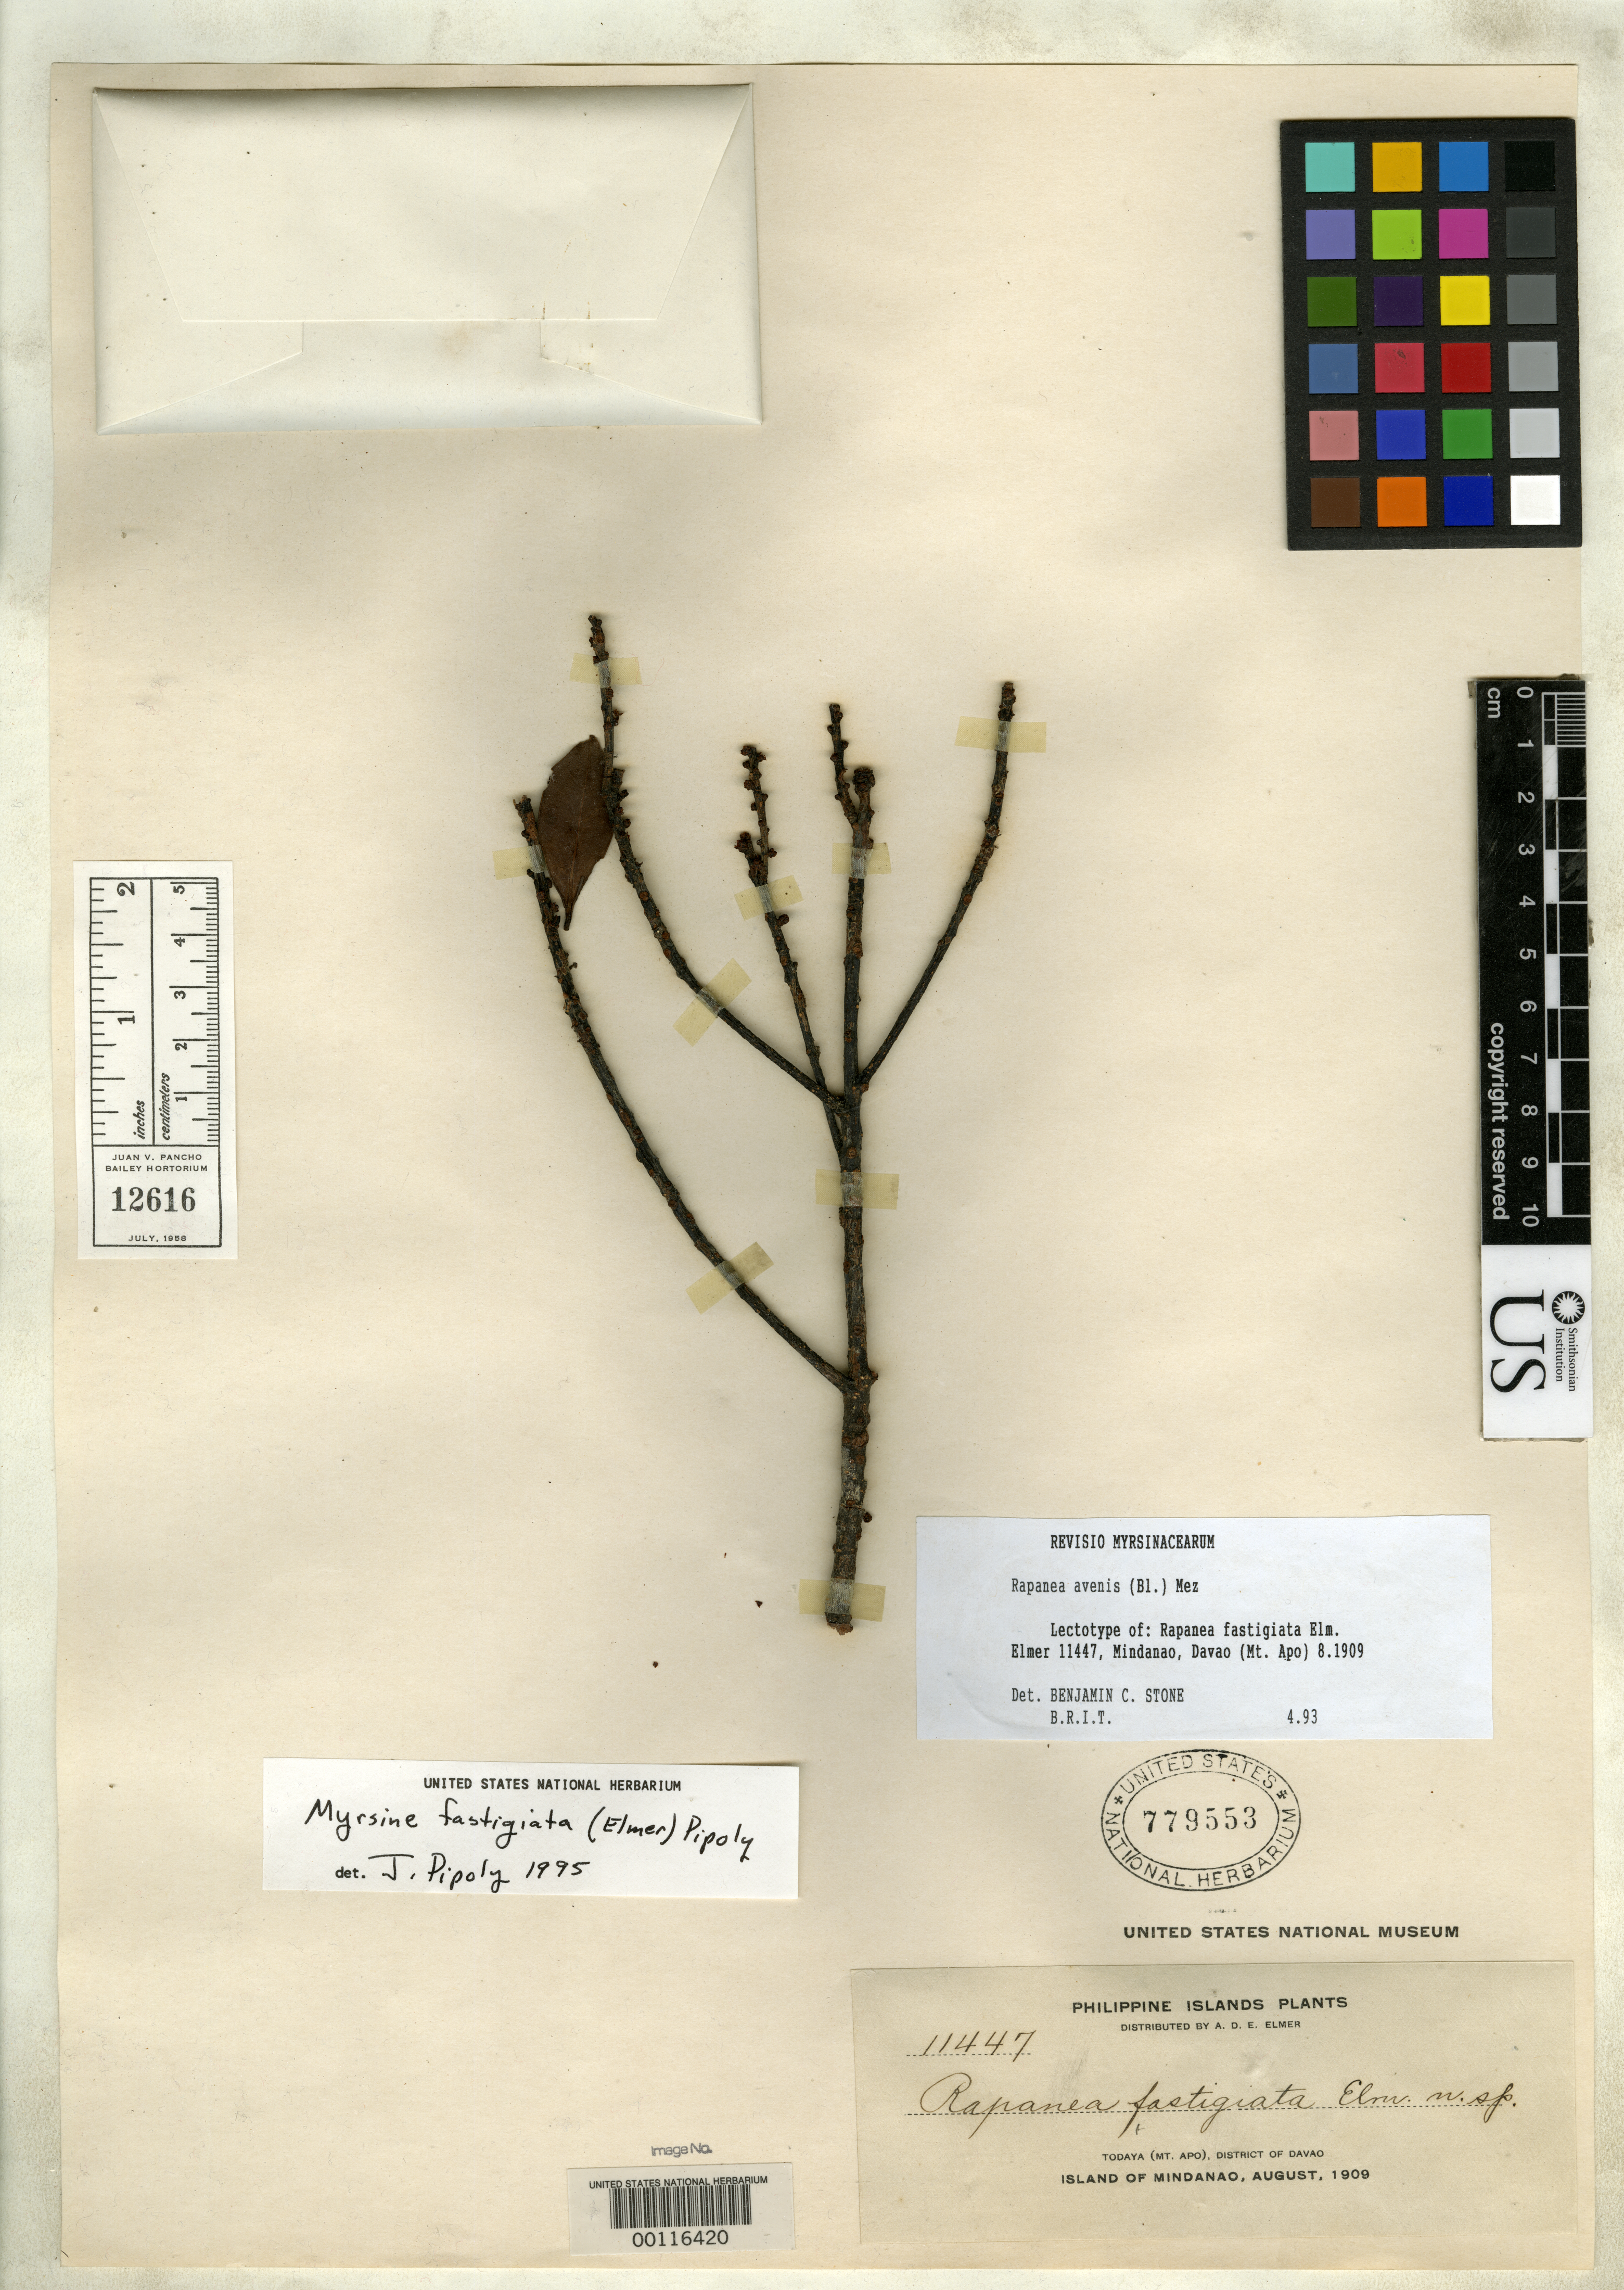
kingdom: Plantae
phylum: Tracheophyta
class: Magnoliopsida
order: Ericales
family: Primulaceae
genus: Rapanea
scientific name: Rapanea fastigiata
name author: Elmer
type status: Isotype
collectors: A. D. E. Elmer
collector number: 11447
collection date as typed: Aug 1909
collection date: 1909-08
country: Philippines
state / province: Davao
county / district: Davao del Sur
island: Mindanao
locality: Todaya (Mt. Apo), District of Davao, Island of Mindanao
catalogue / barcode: US 779553